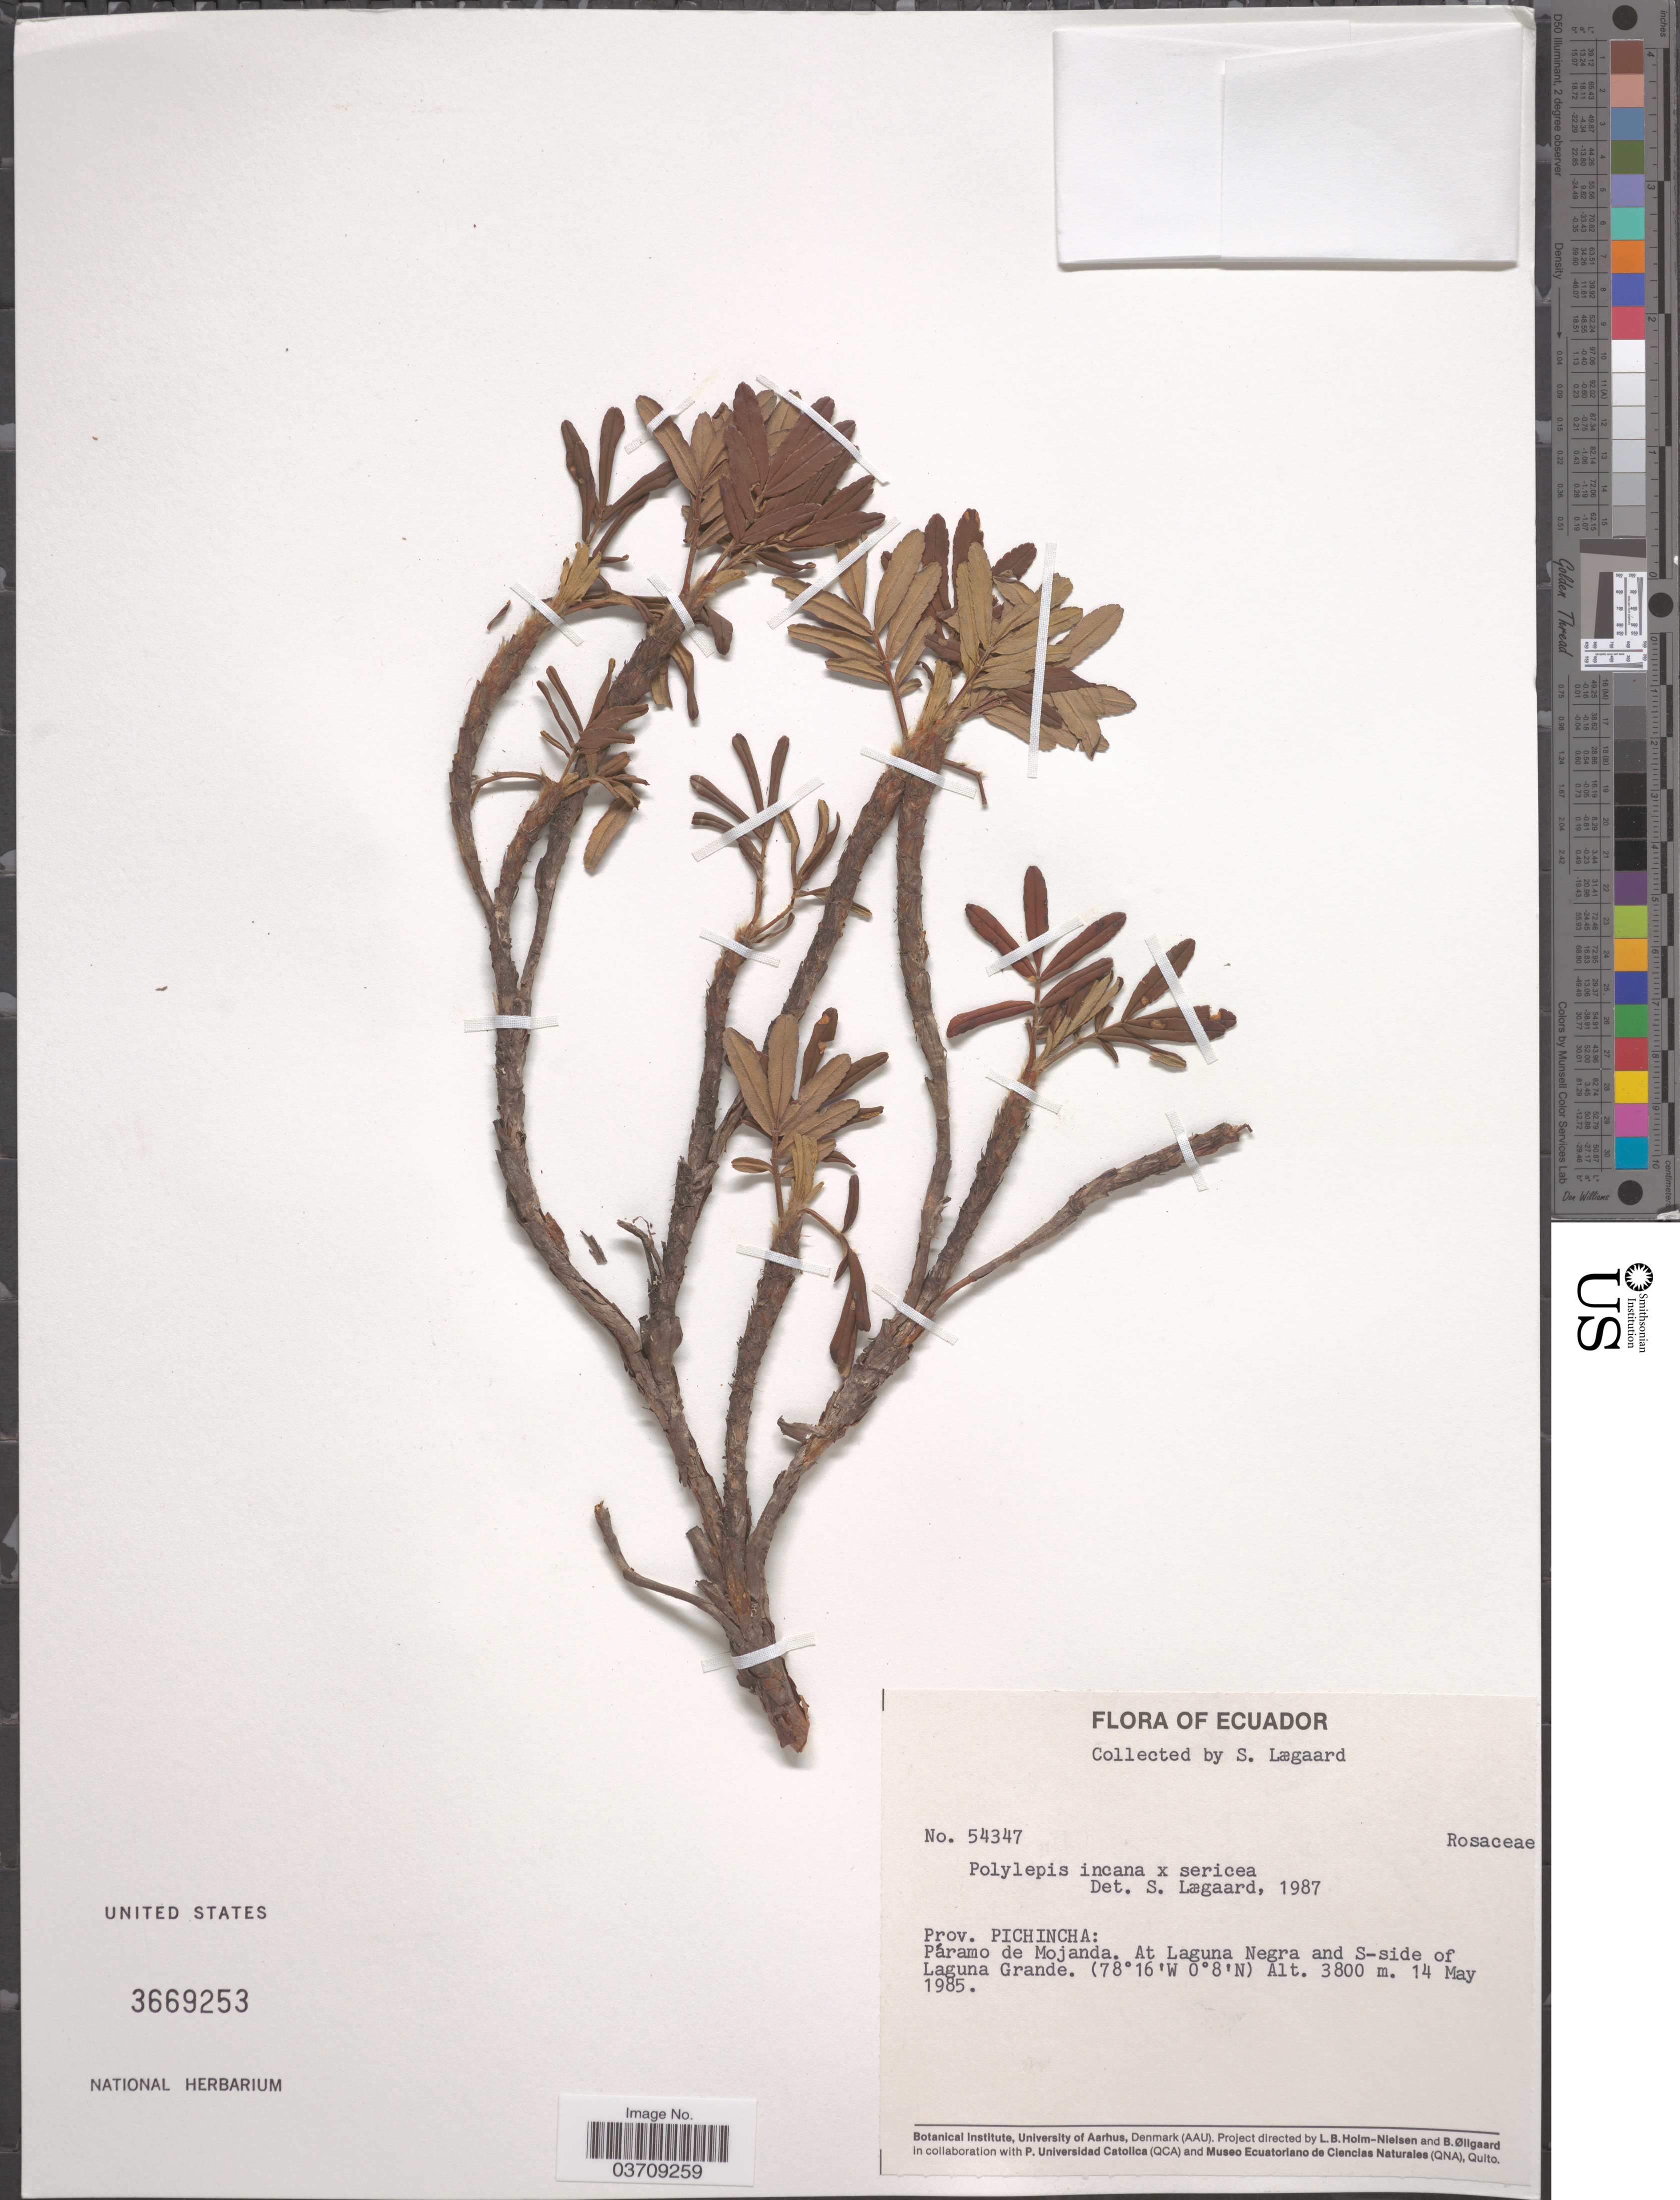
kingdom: Plantae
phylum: Tracheophyta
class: Magnoliopsida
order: Rosales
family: Rosaceae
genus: Polylepis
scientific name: Polylepis incana x P. sericea Wedd.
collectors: S. Lægaard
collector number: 54347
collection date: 1985-05-14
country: Ecuador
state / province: Pichincha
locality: Páramo de Mojanda. At Laguna Negra and S-side of Laguna Grande.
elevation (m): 3800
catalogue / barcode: US 3669253